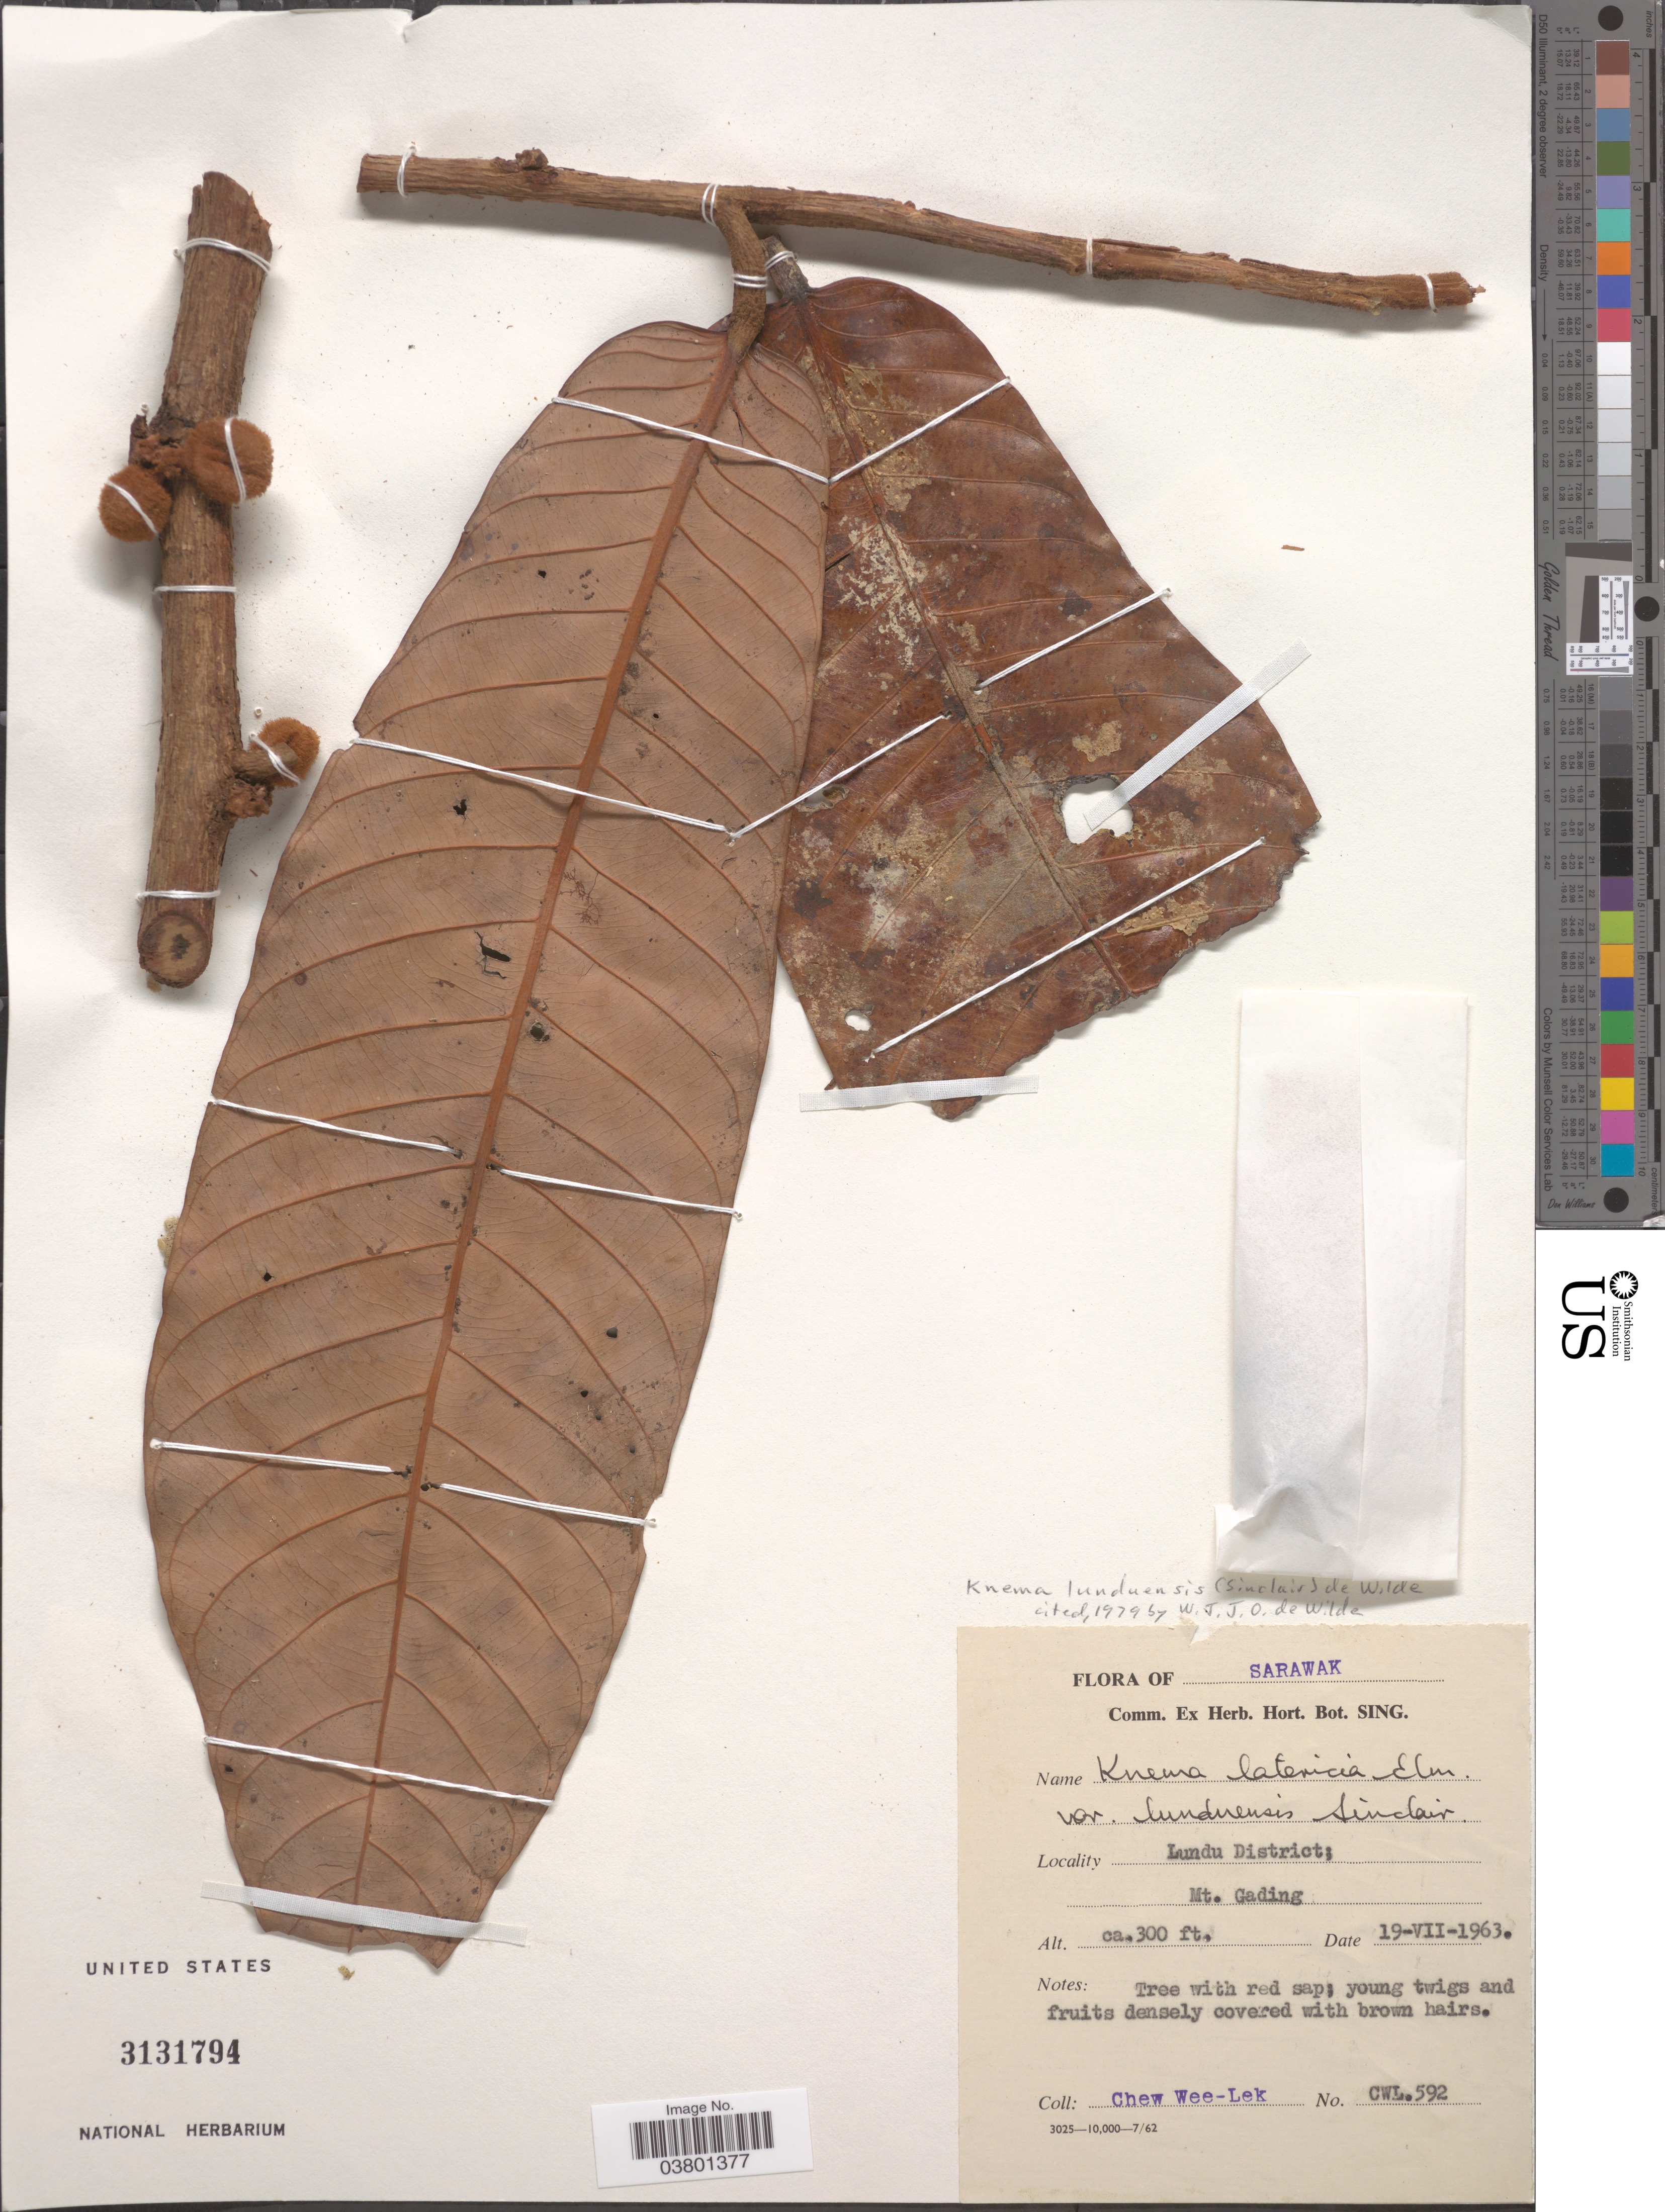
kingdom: Plantae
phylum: Tracheophyta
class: Magnoliopsida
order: Magnoliales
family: Myristicaceae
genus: Knema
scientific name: Knema lunduensis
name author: (J. Sinclair) W.J. de Wilde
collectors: W. Chew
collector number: CWL592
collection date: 1963-07-19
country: Malaysia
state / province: Sarawak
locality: Lundu District; Mt. Gading.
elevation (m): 91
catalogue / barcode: US 3131794